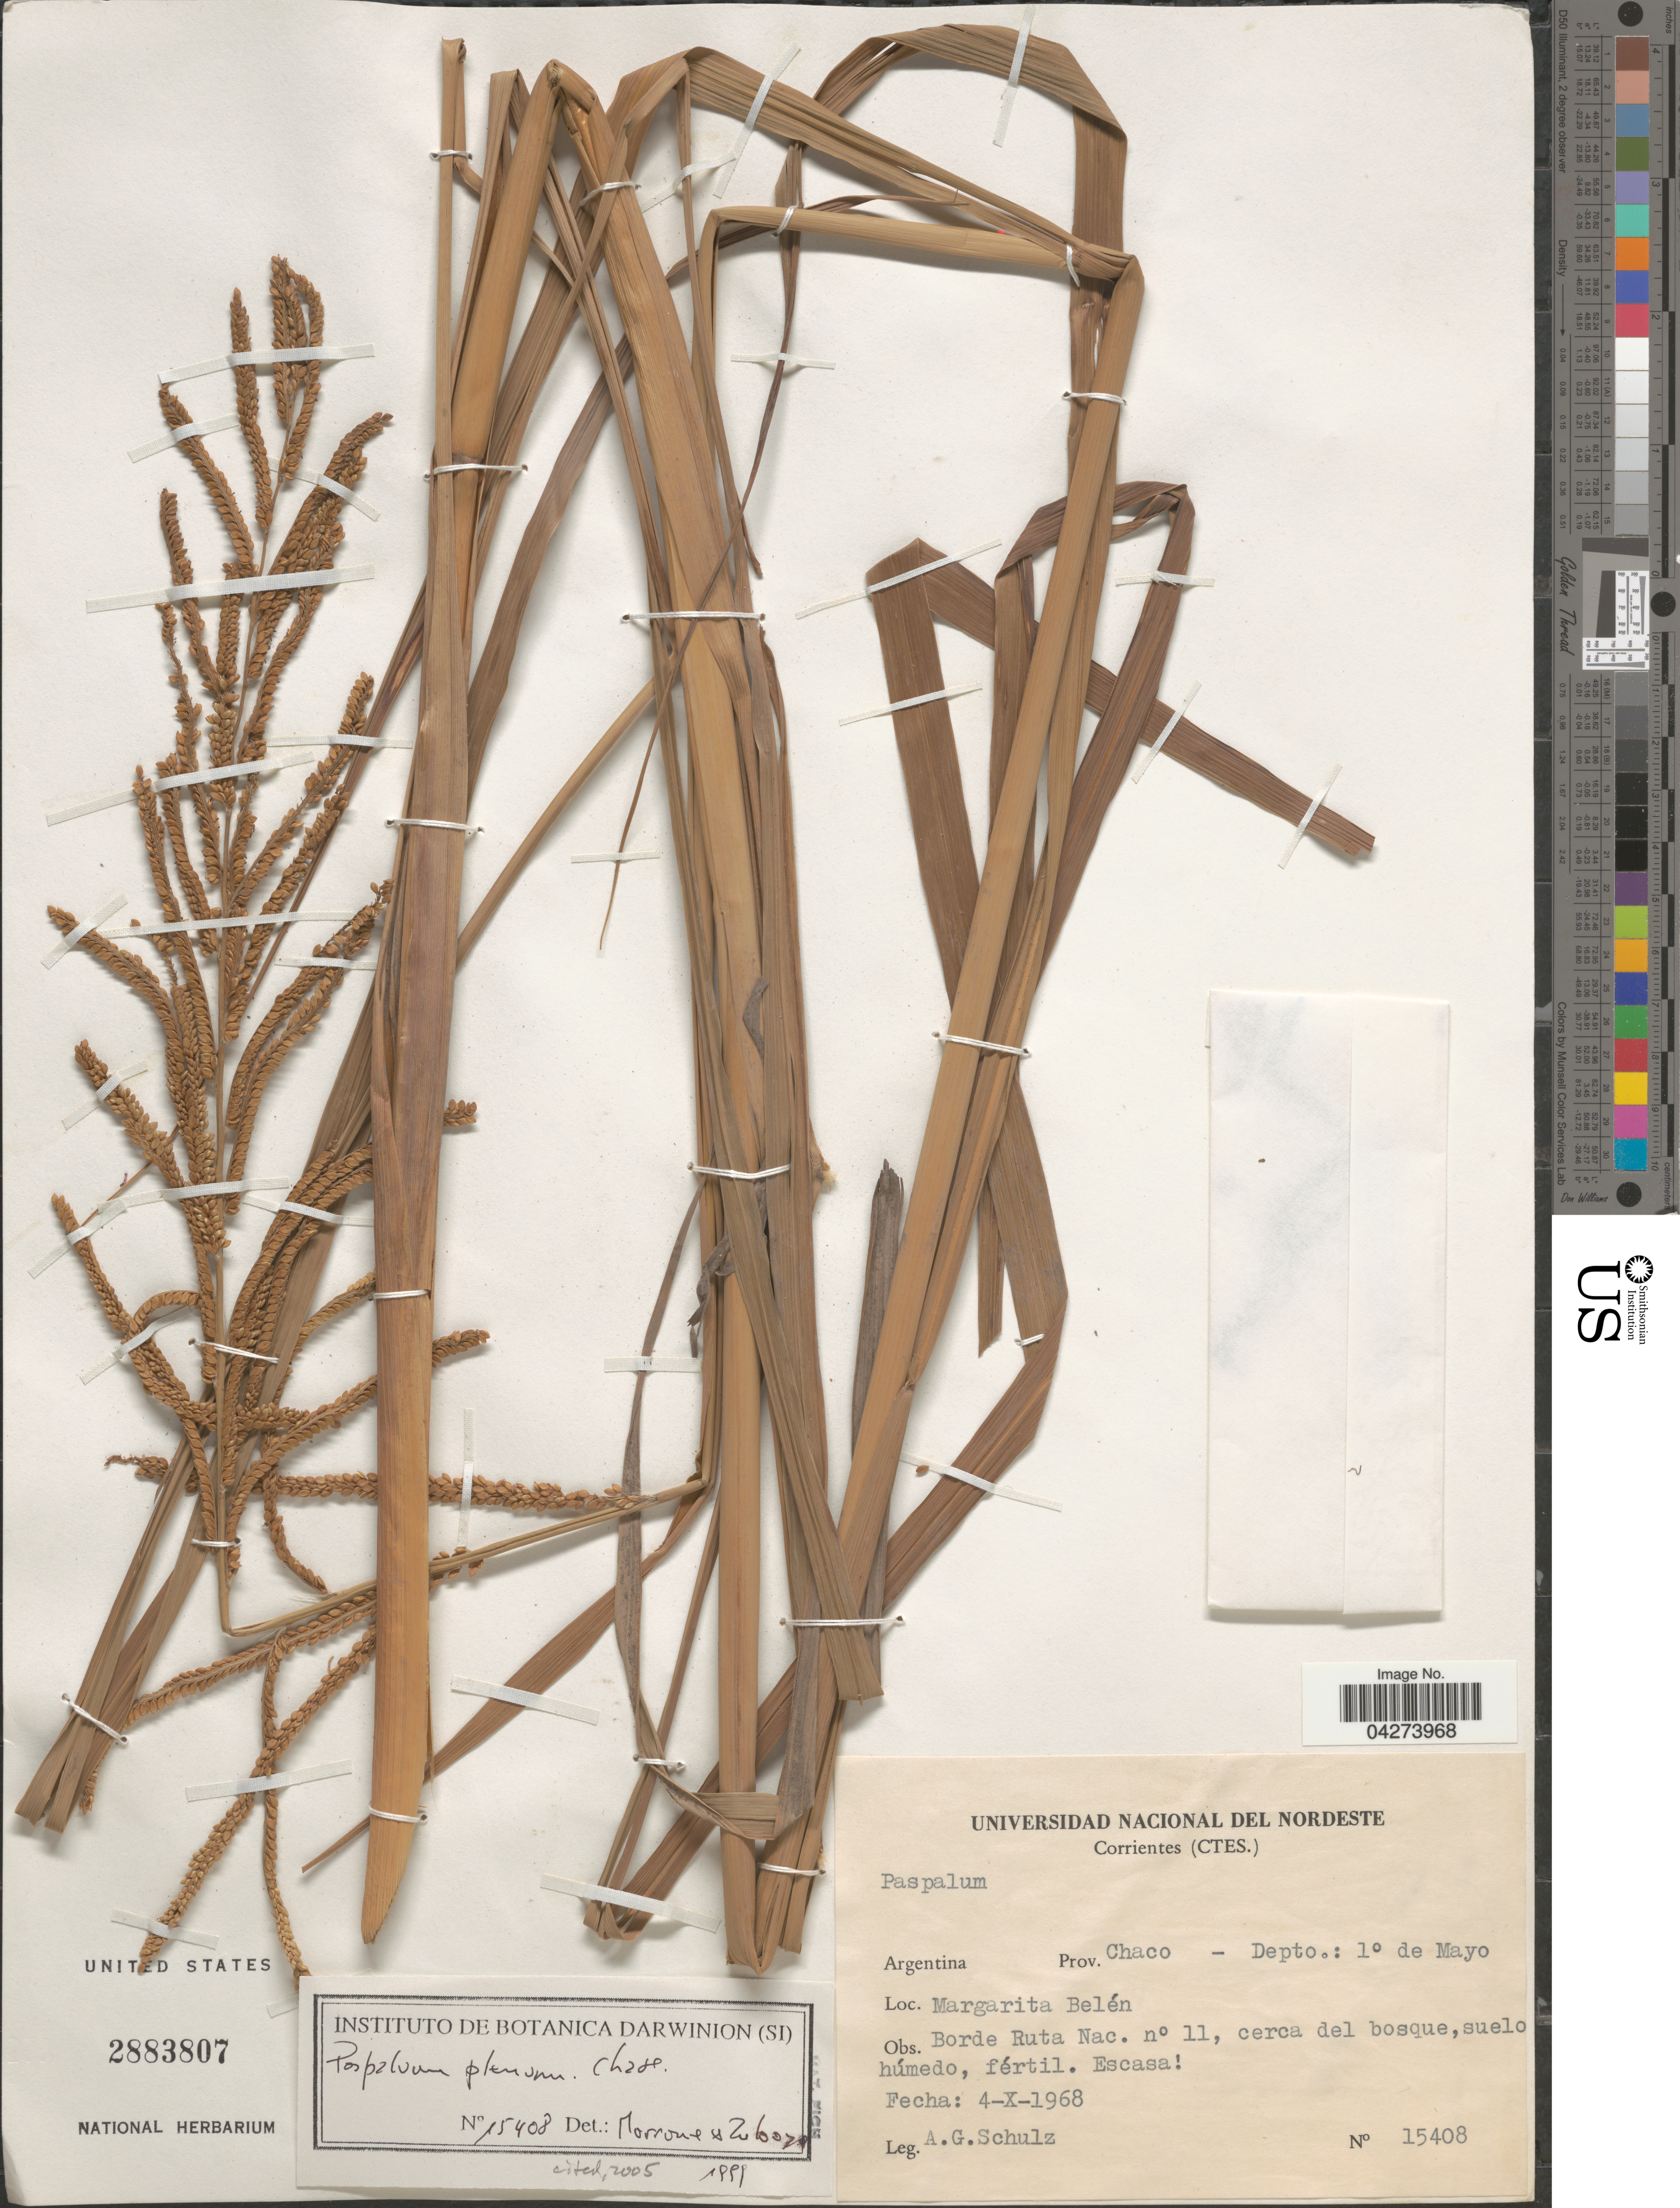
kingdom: Plantae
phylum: Tracheophyta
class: Liliopsida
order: Poales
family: Poaceae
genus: Paspalum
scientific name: Paspalum plenum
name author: Chase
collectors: A. G. Schulz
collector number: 15408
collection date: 1968-10-04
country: Argentina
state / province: Chaco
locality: Depto.: lo de Mayo. Margarita Belén. Borde Ruta Nac. no 11, cerca del bosque, suelo húmedo, fértil.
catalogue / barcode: US 2883807